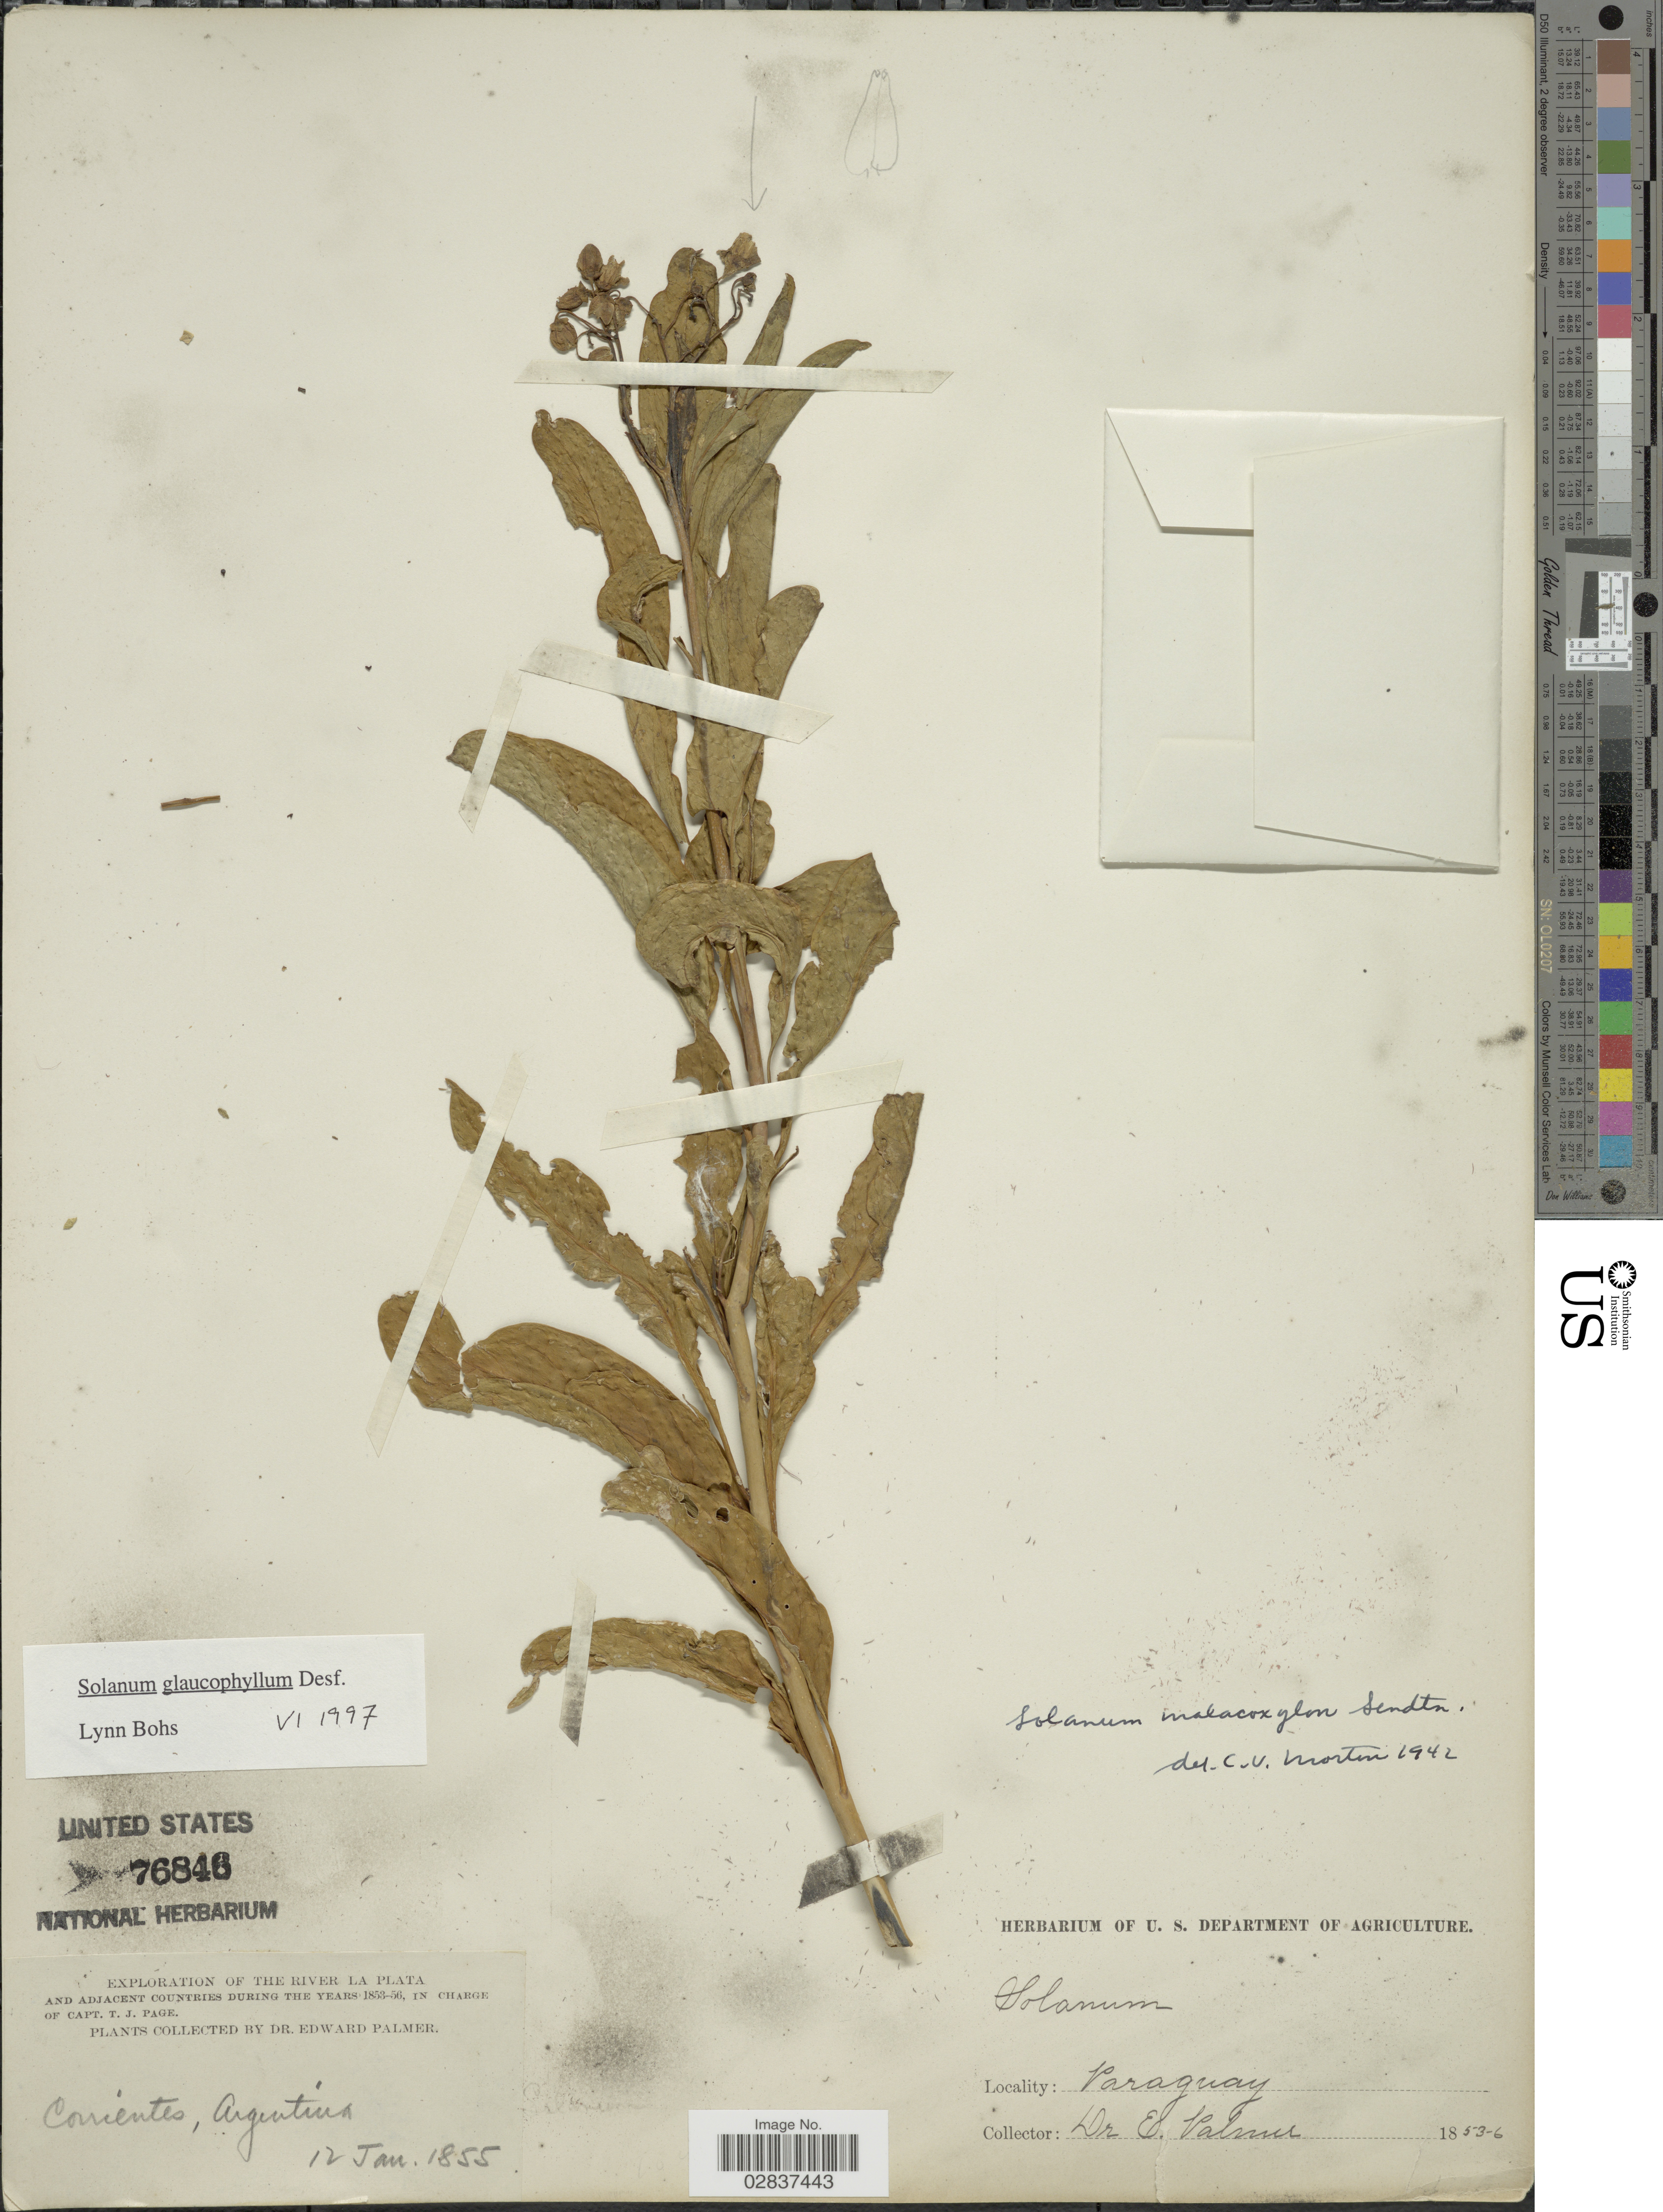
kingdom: Plantae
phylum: Tracheophyta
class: Magnoliopsida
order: Solanales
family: Solanaceae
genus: Solanum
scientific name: Solanum glaucophyllum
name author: Desf.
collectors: E. Palmer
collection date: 1855-01-12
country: Argentina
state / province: Corrientes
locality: The river La Plata and adjacent countries.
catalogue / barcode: US 76846